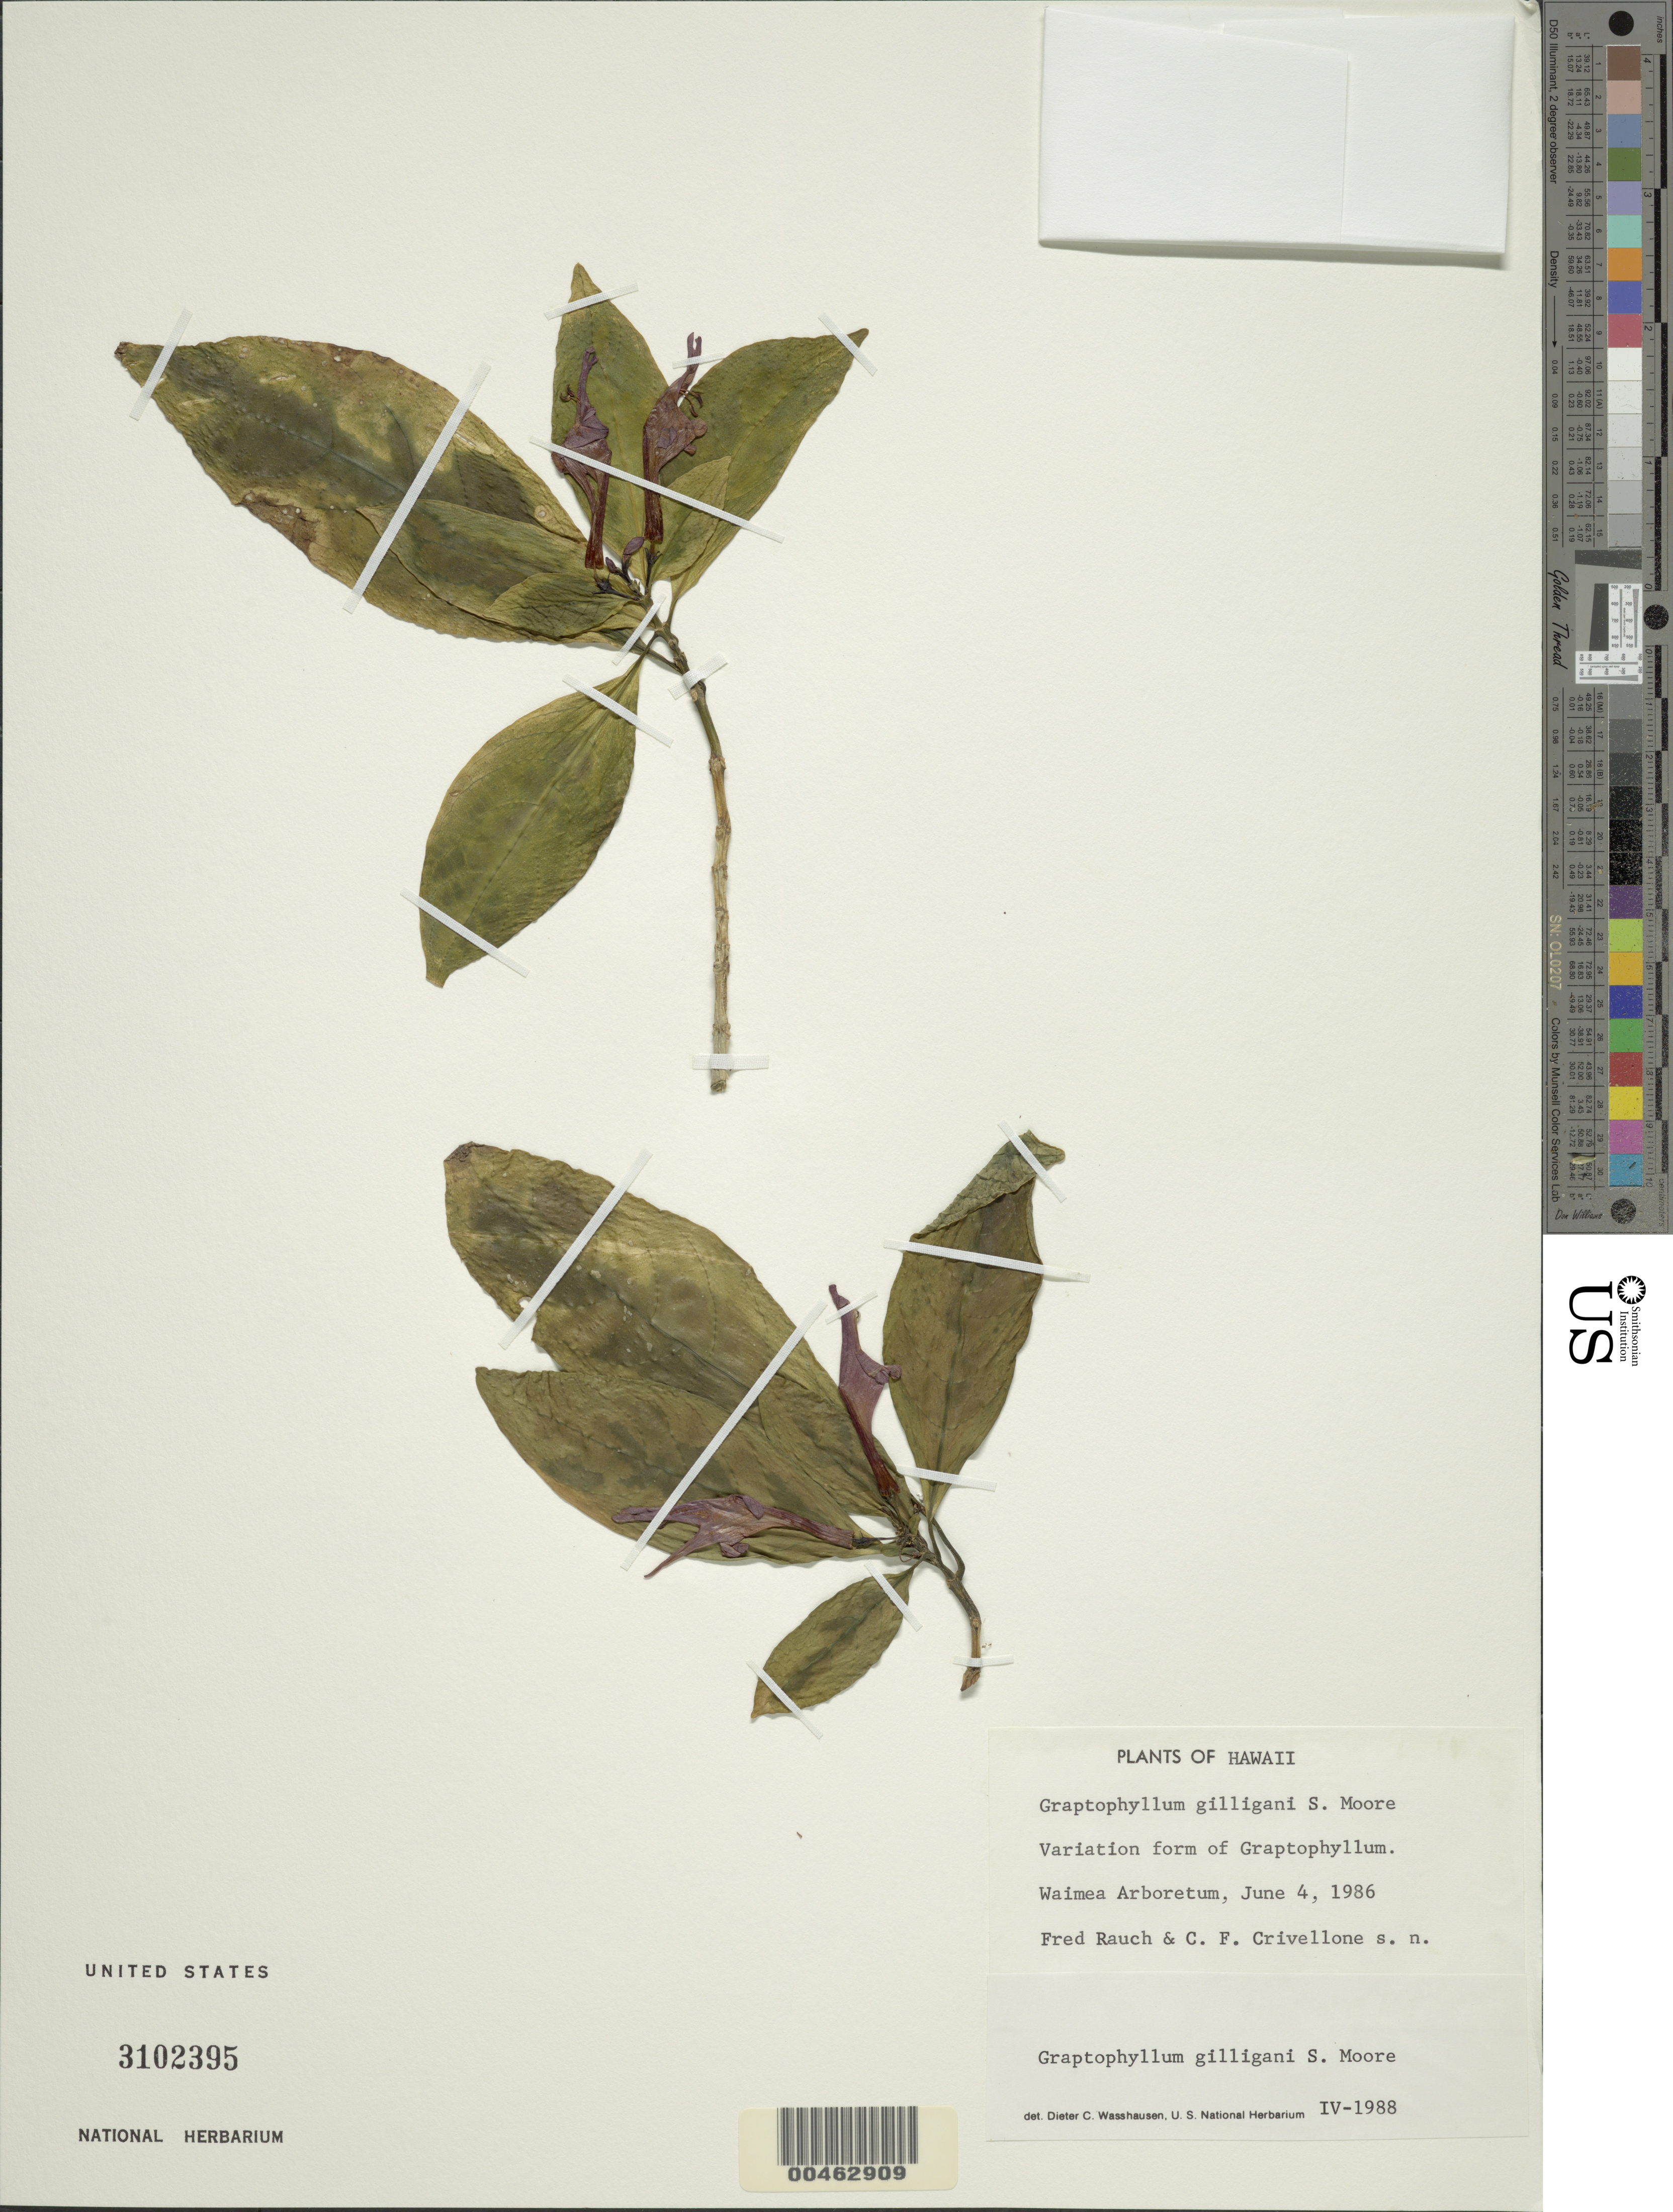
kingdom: Plantae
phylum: Tracheophyta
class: Magnoliopsida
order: Lamiales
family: Acanthaceae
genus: Graptophyllum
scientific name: Graptophyllum gilliganii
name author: (F.M. Bailey) S. Moore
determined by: Wasshausen, Dieter C., (BOT), Smithsonian Institution - National Museum of Natural History (UNITED STATES)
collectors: F. Rauch & C. Crivellone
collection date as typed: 4 Jun 1986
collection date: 1986-06-04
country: United States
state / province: Hawaii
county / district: Honolulu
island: Oahu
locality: Waimea Arboretum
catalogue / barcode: US 3102395